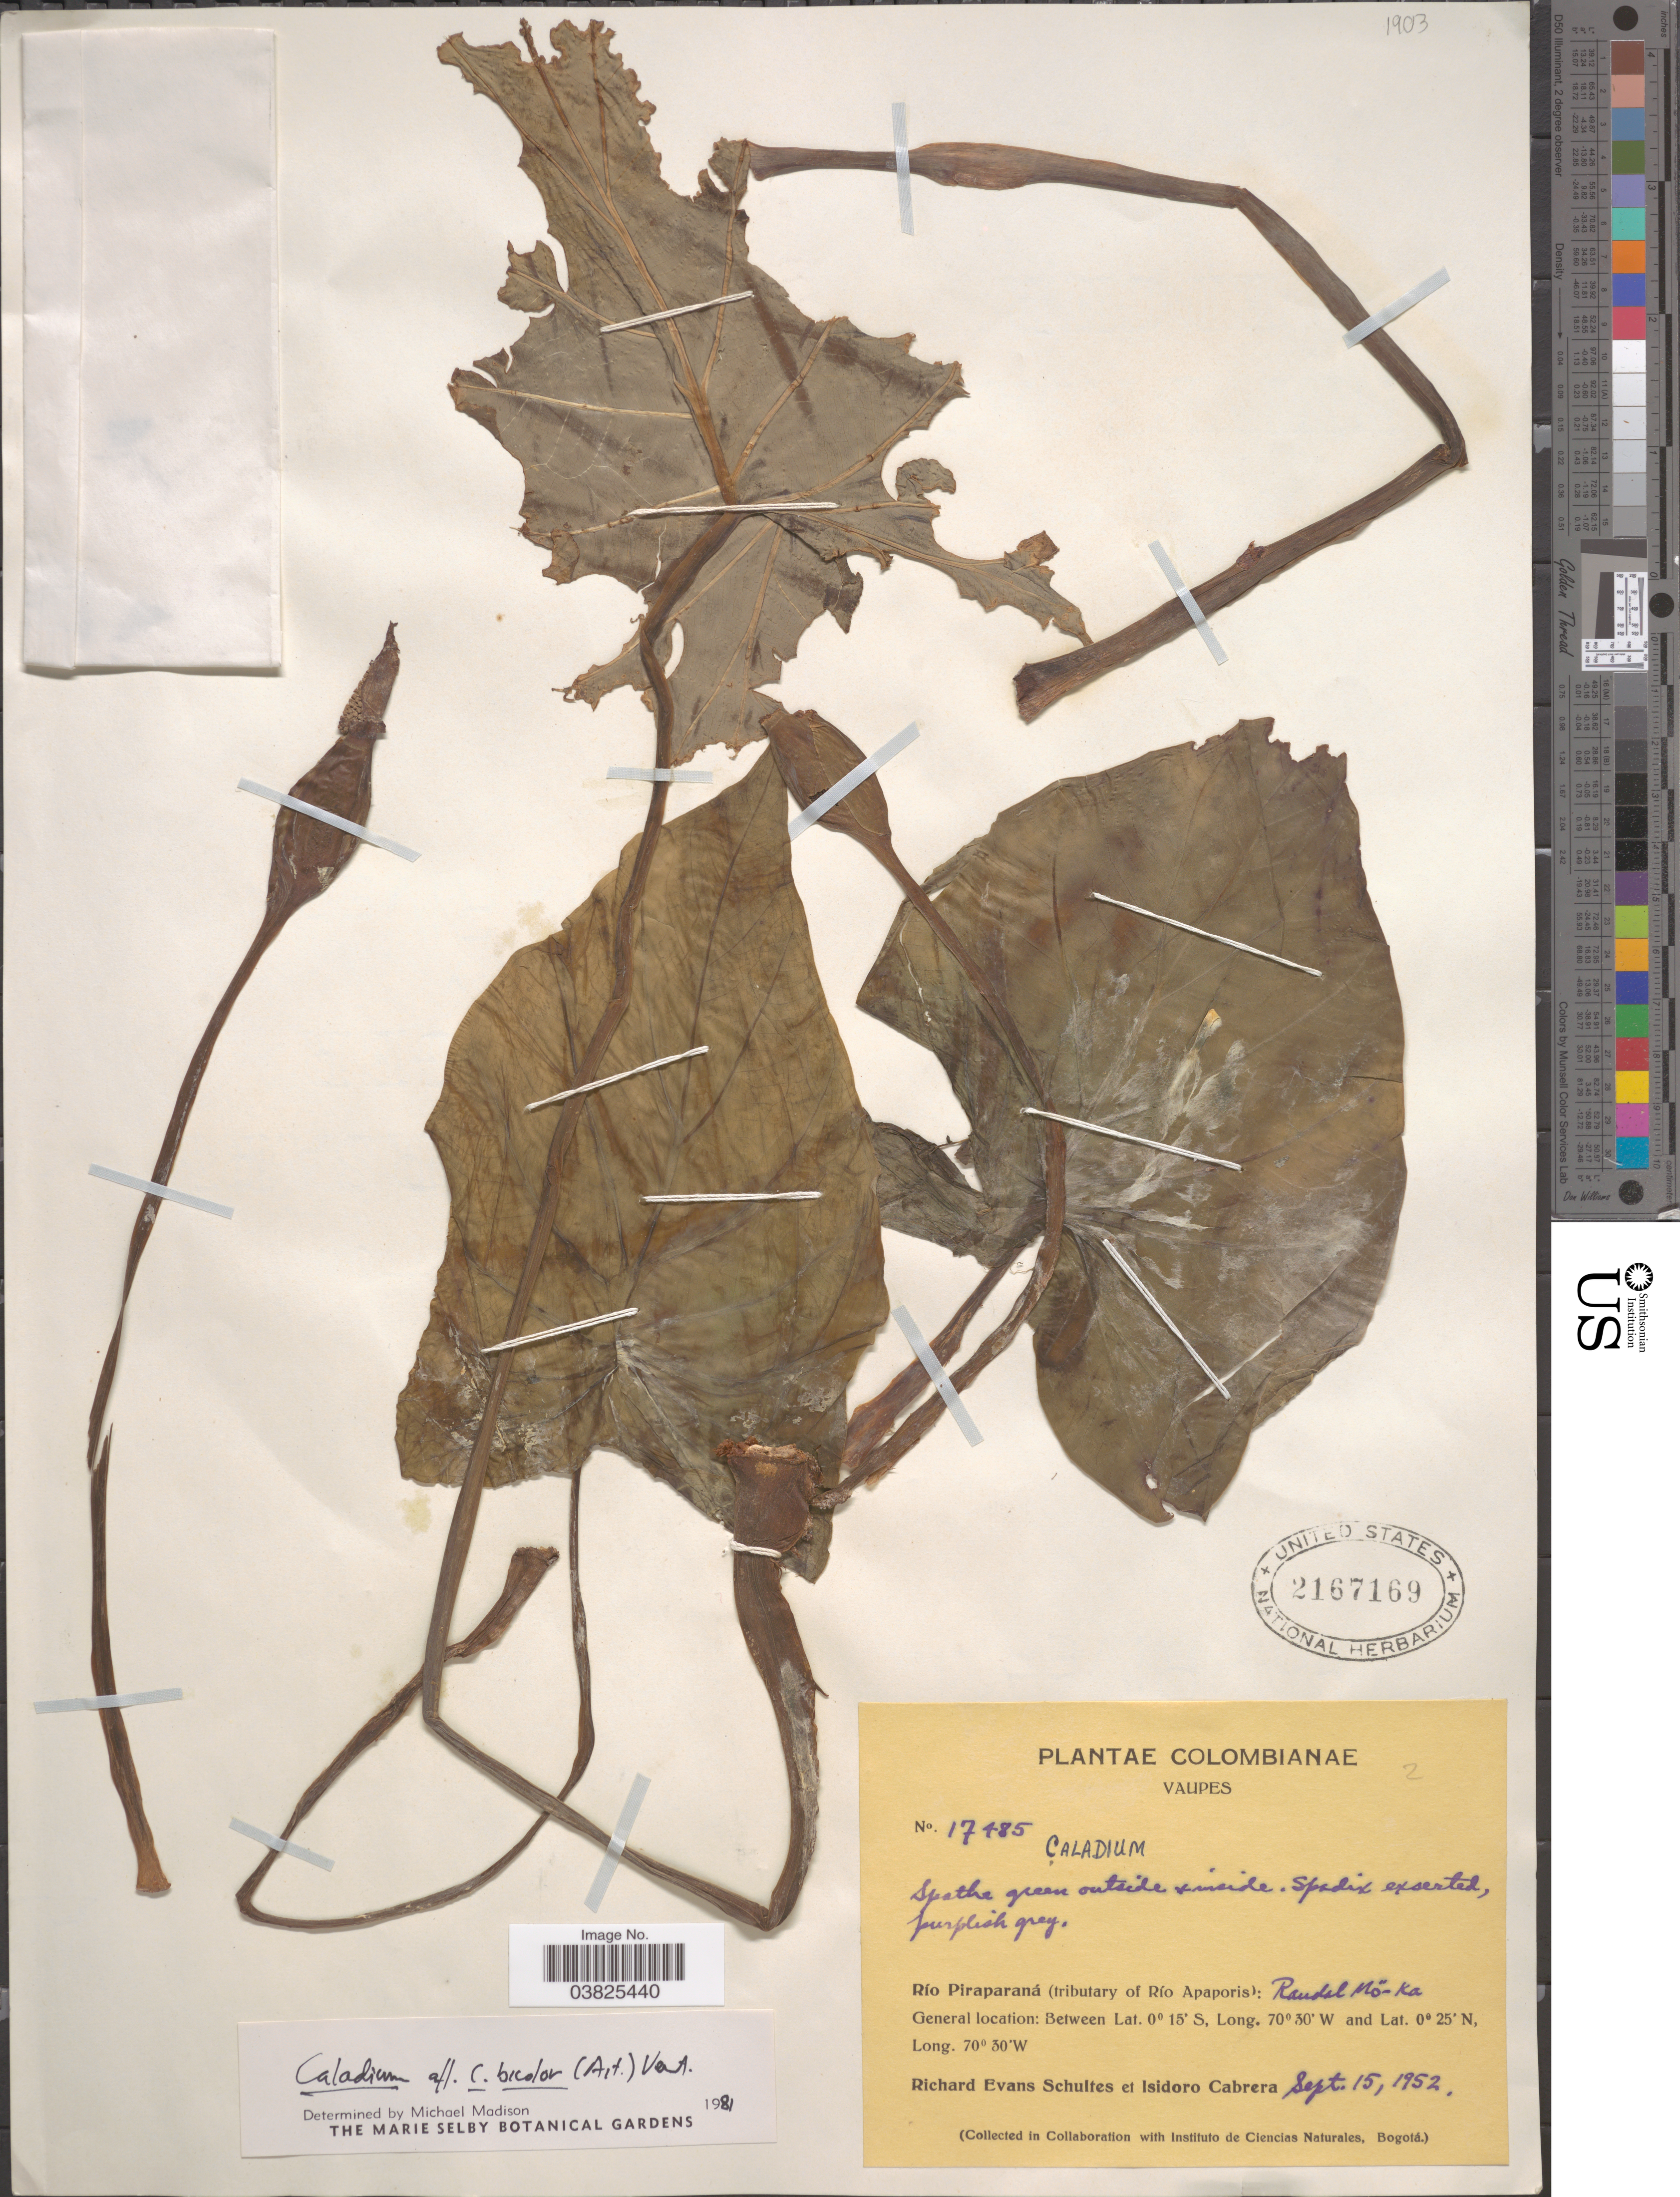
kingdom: Plantae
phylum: Tracheophyta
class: Liliopsida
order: Alismatales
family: Araceae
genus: Caladium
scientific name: Caladium bicolor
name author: (Aiton) Vent.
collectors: R. E. Schultes & I. Cabrera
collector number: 17485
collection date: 1952-09-15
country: Colombia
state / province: Vaupés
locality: Río Piraparaná (tributary of Río Apaporis). Raudal Mö-Ka.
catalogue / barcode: US 2167169